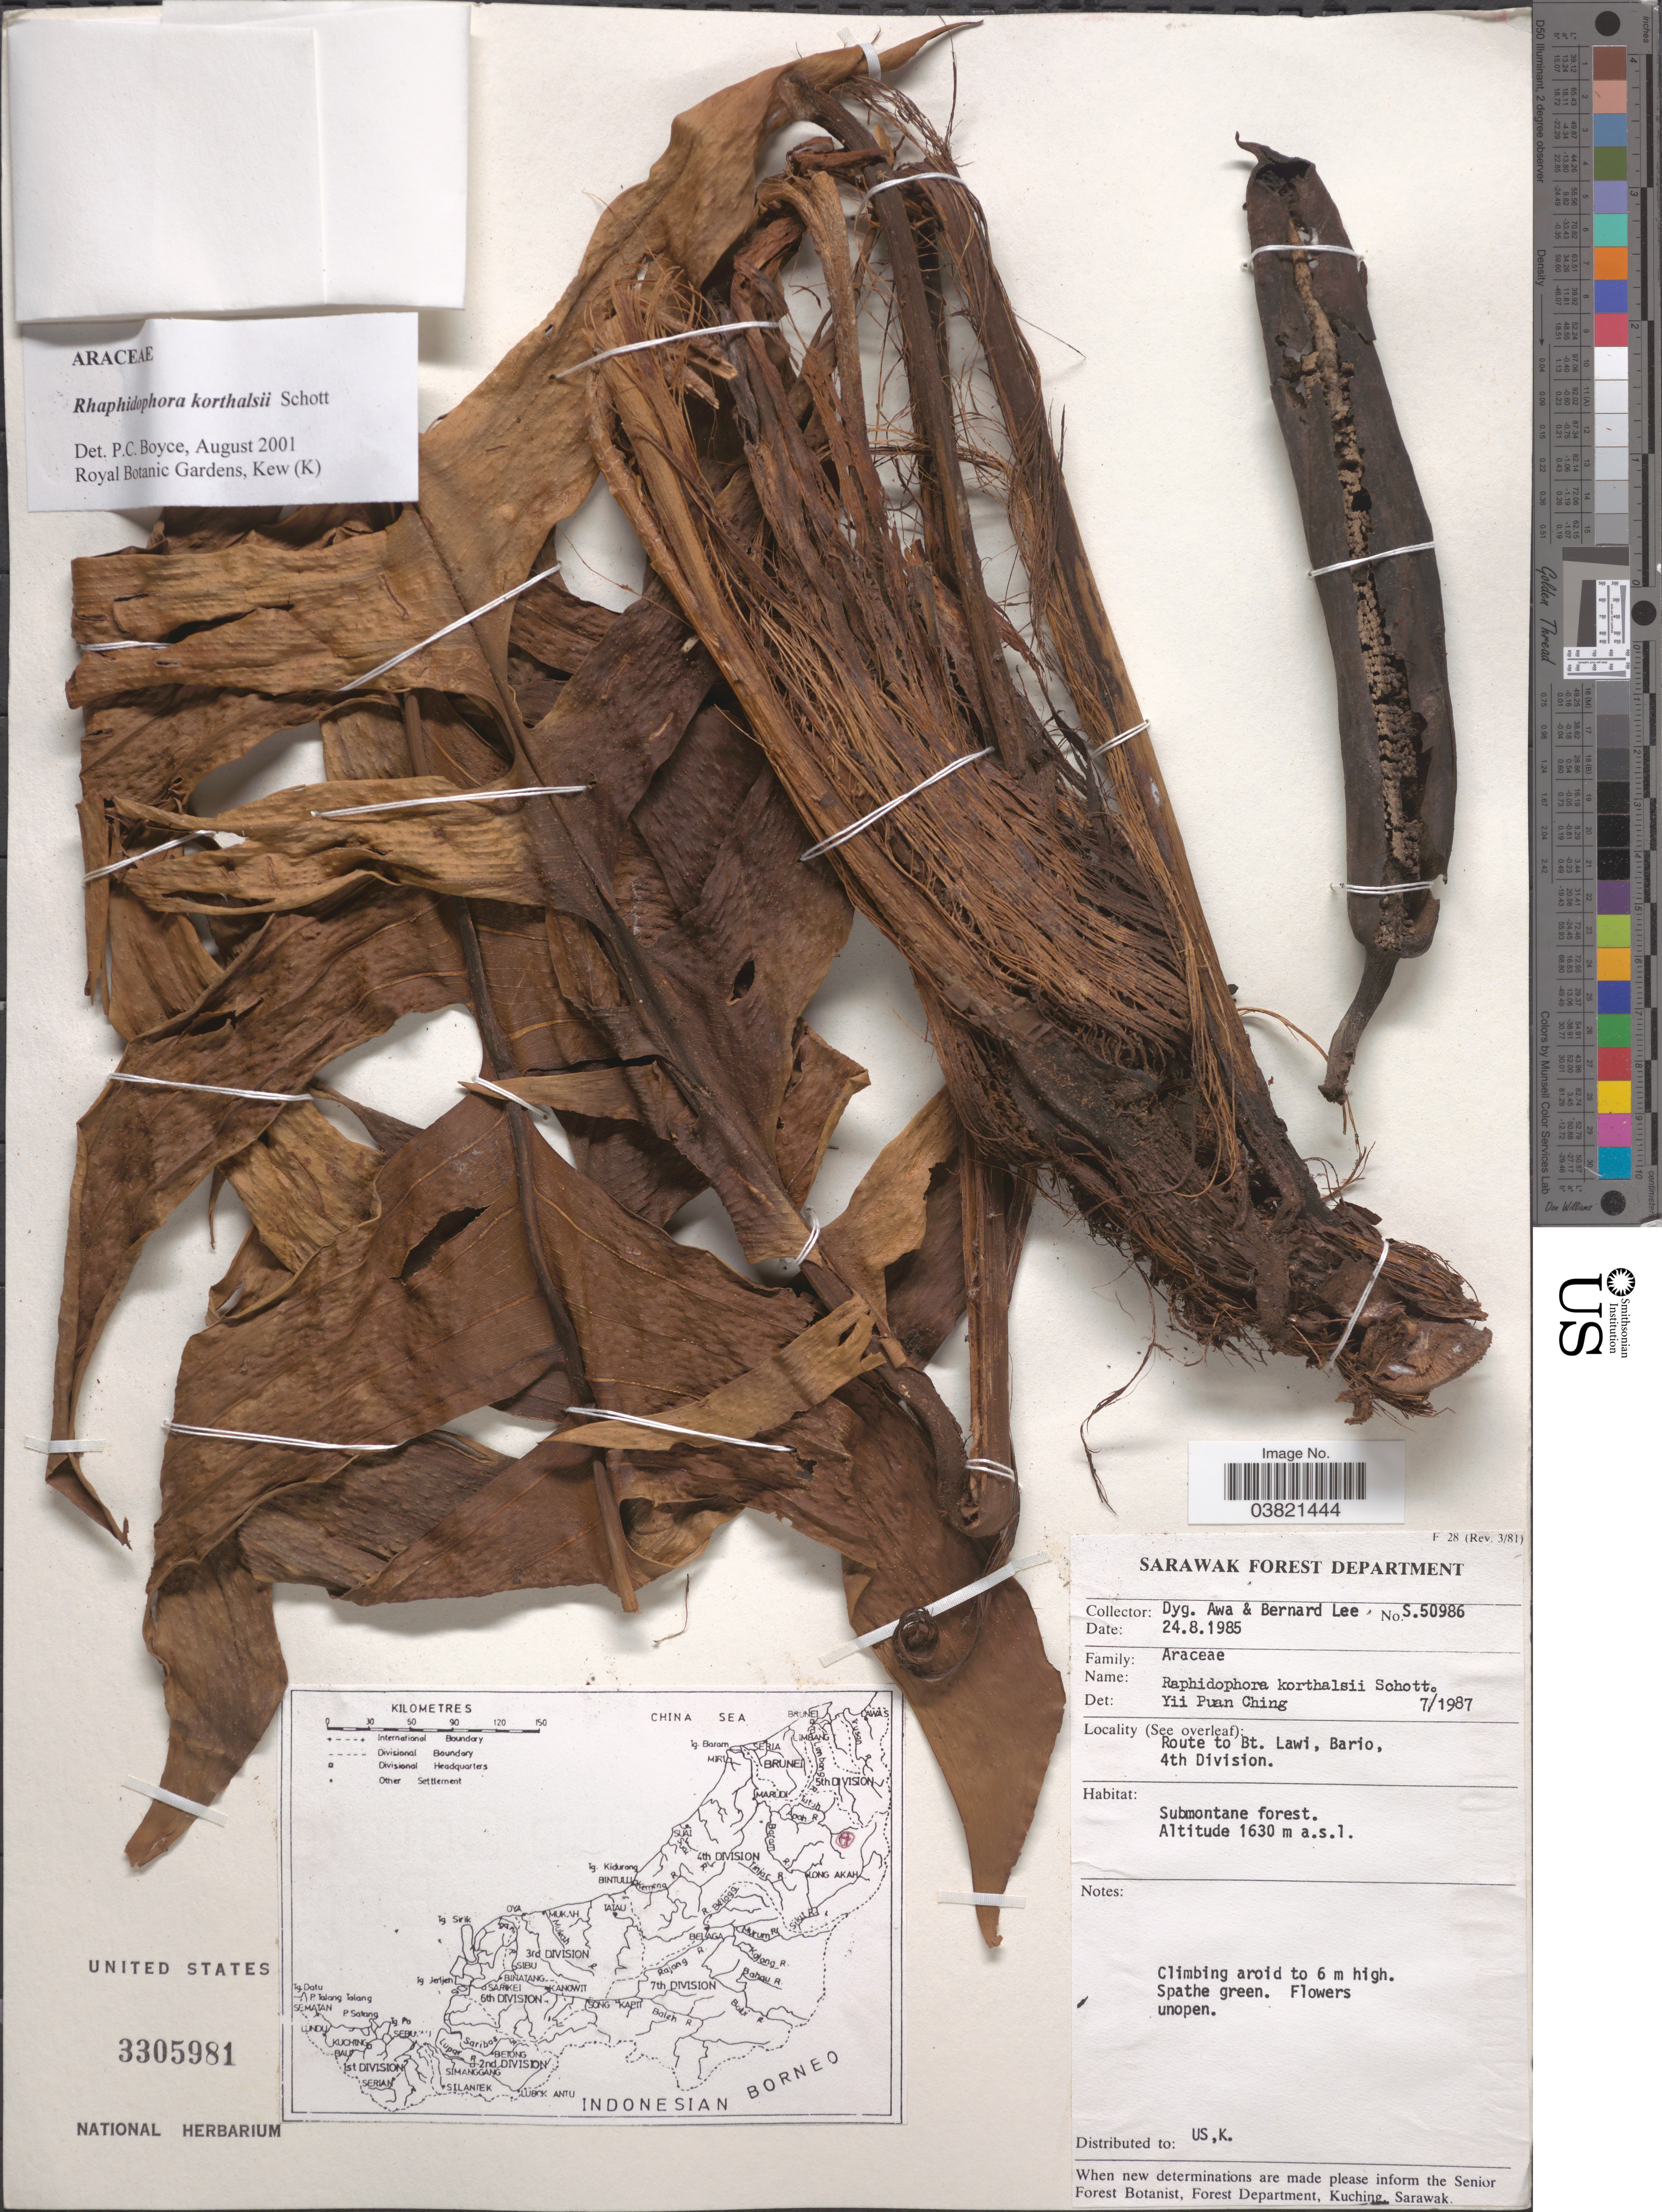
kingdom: Plantae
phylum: Tracheophyta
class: Liliopsida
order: Alismatales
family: Araceae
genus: Rhaphidophora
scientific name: Rhaphidophora korthalsii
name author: Schott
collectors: D. Awa & B. Lee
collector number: S 50986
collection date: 1985-08-24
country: Malaysia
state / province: Sarawak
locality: Route to Bt. Lawi, Bario, 4th Division.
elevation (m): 1630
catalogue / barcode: US 3305981